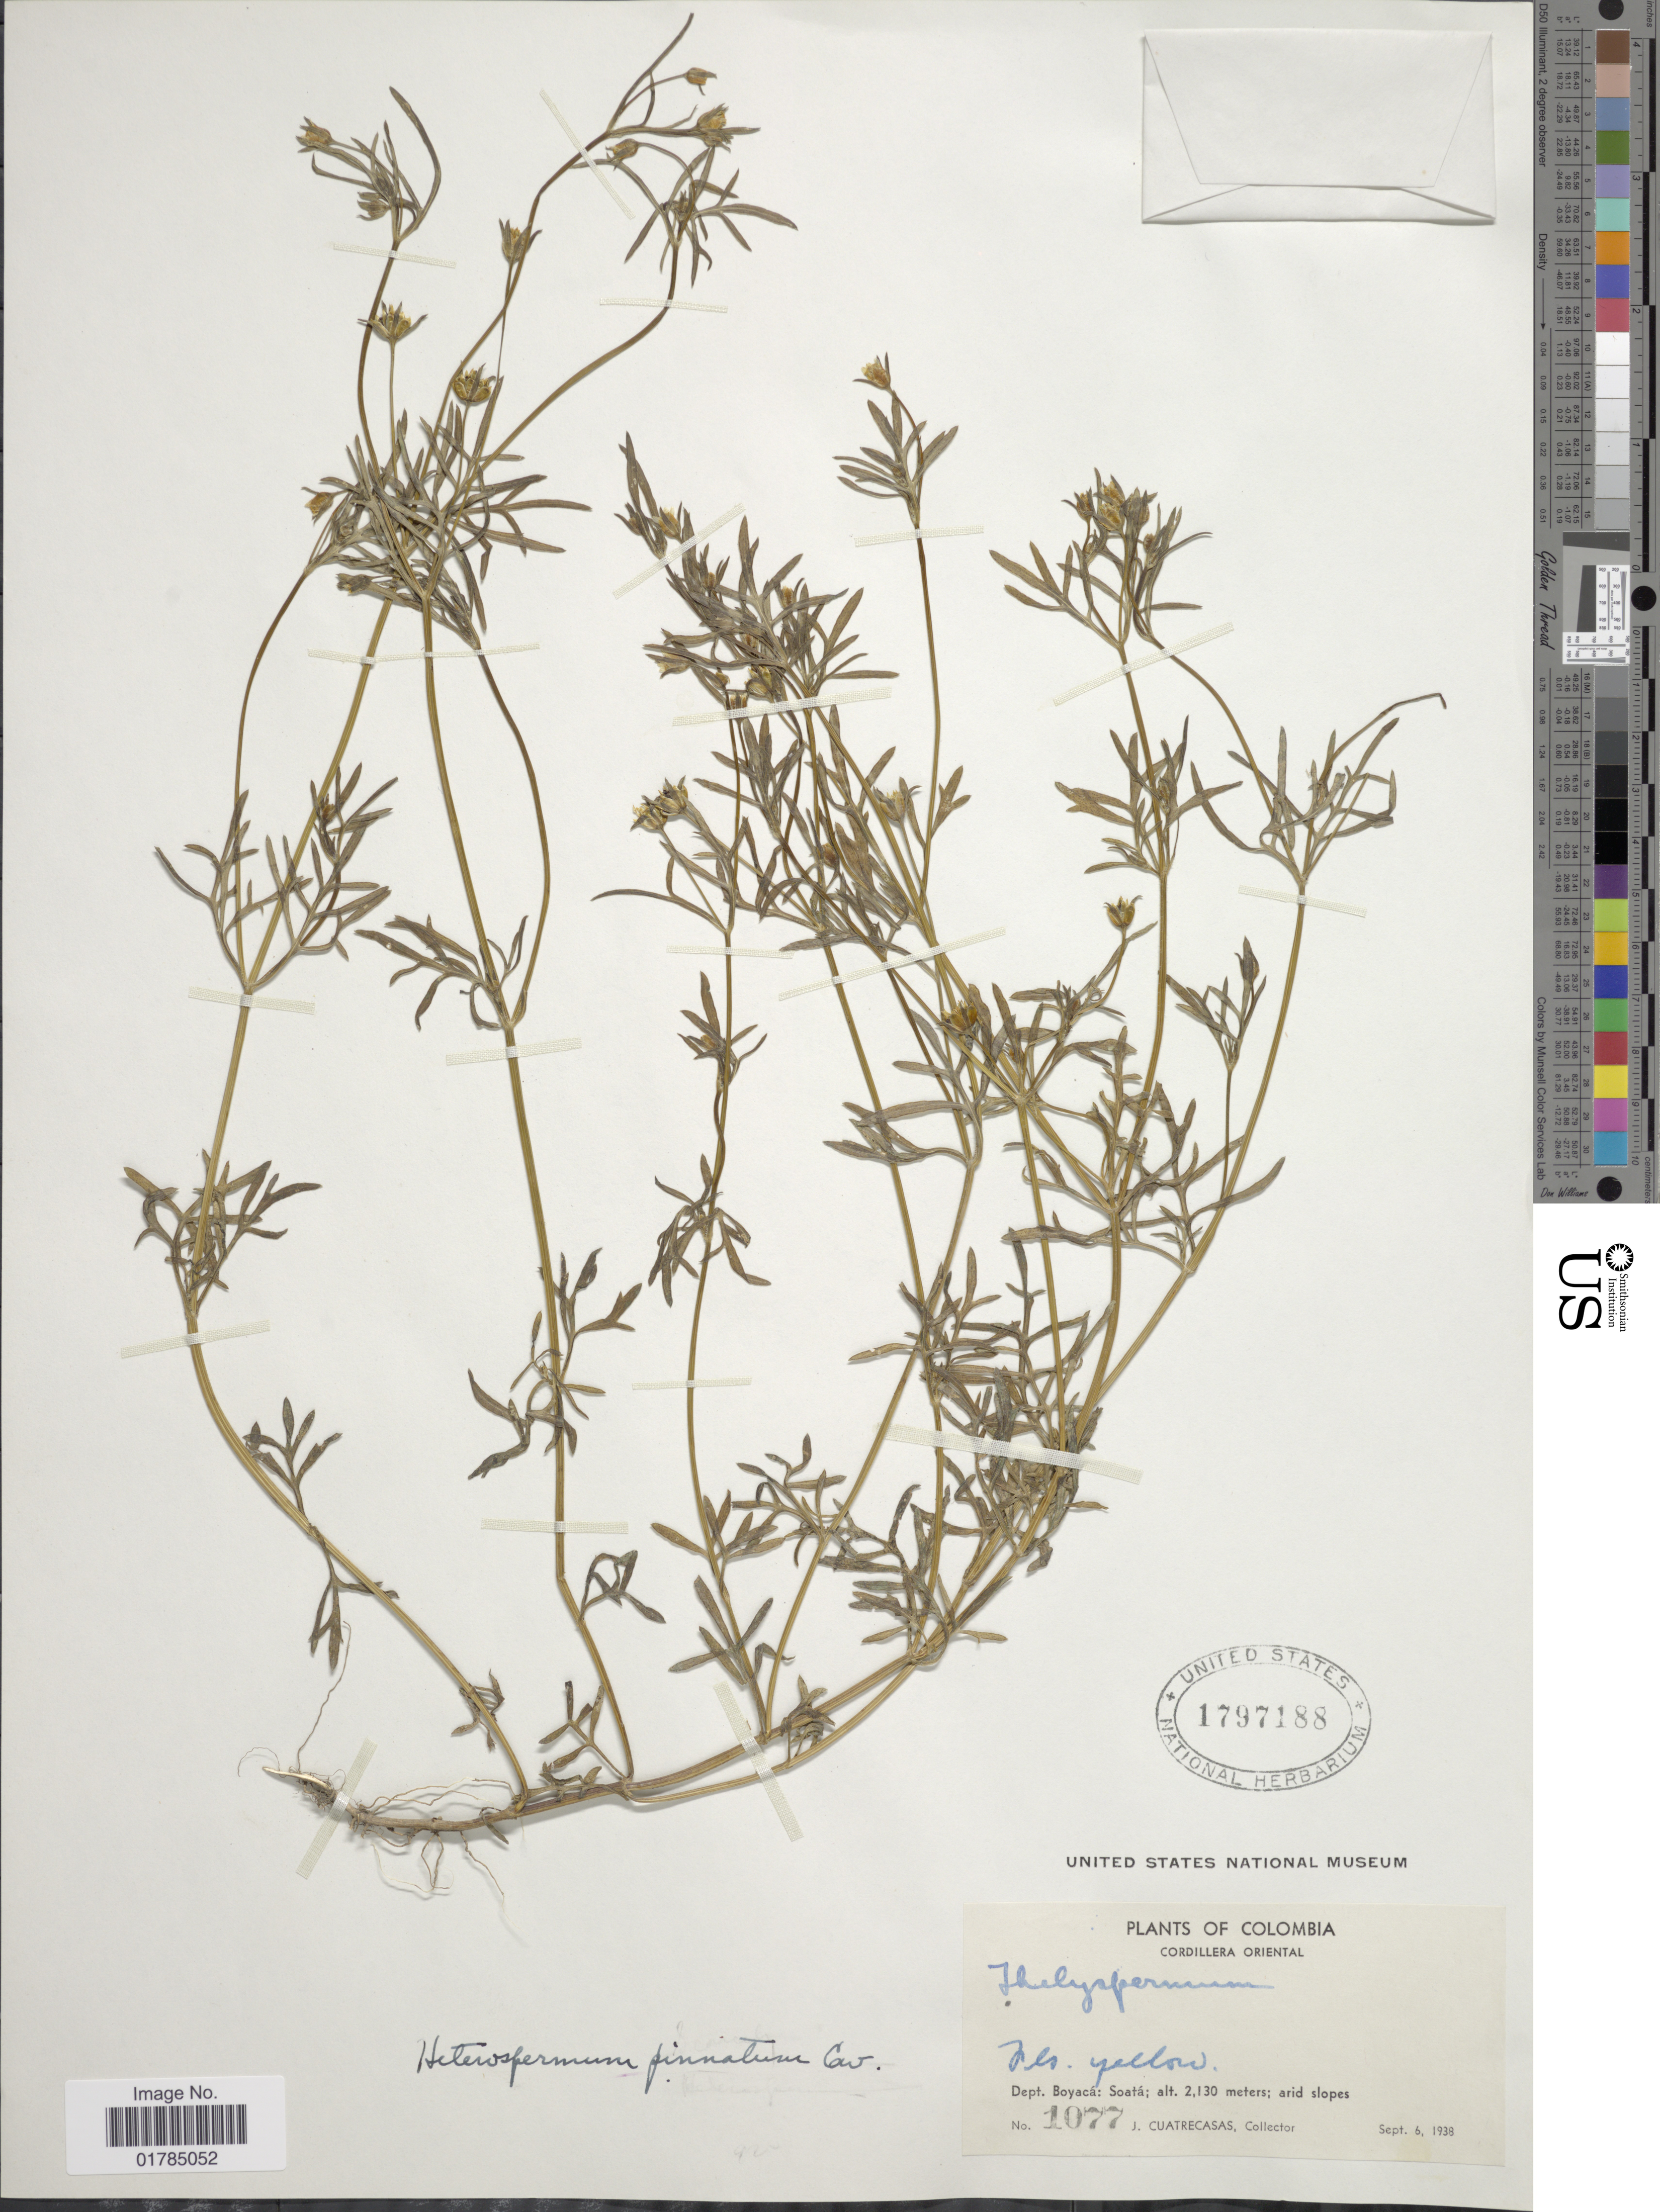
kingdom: Plantae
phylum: Tracheophyta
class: Magnoliopsida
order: Asterales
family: Asteraceae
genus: Heterosperma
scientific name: Heterosperma pinnatum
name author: Cav.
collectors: J. Cuatrecasas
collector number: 1077*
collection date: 1938-09-06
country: Colombia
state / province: Boyacá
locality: Soata, Cordillera Oriental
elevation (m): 2130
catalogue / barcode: US 1797188